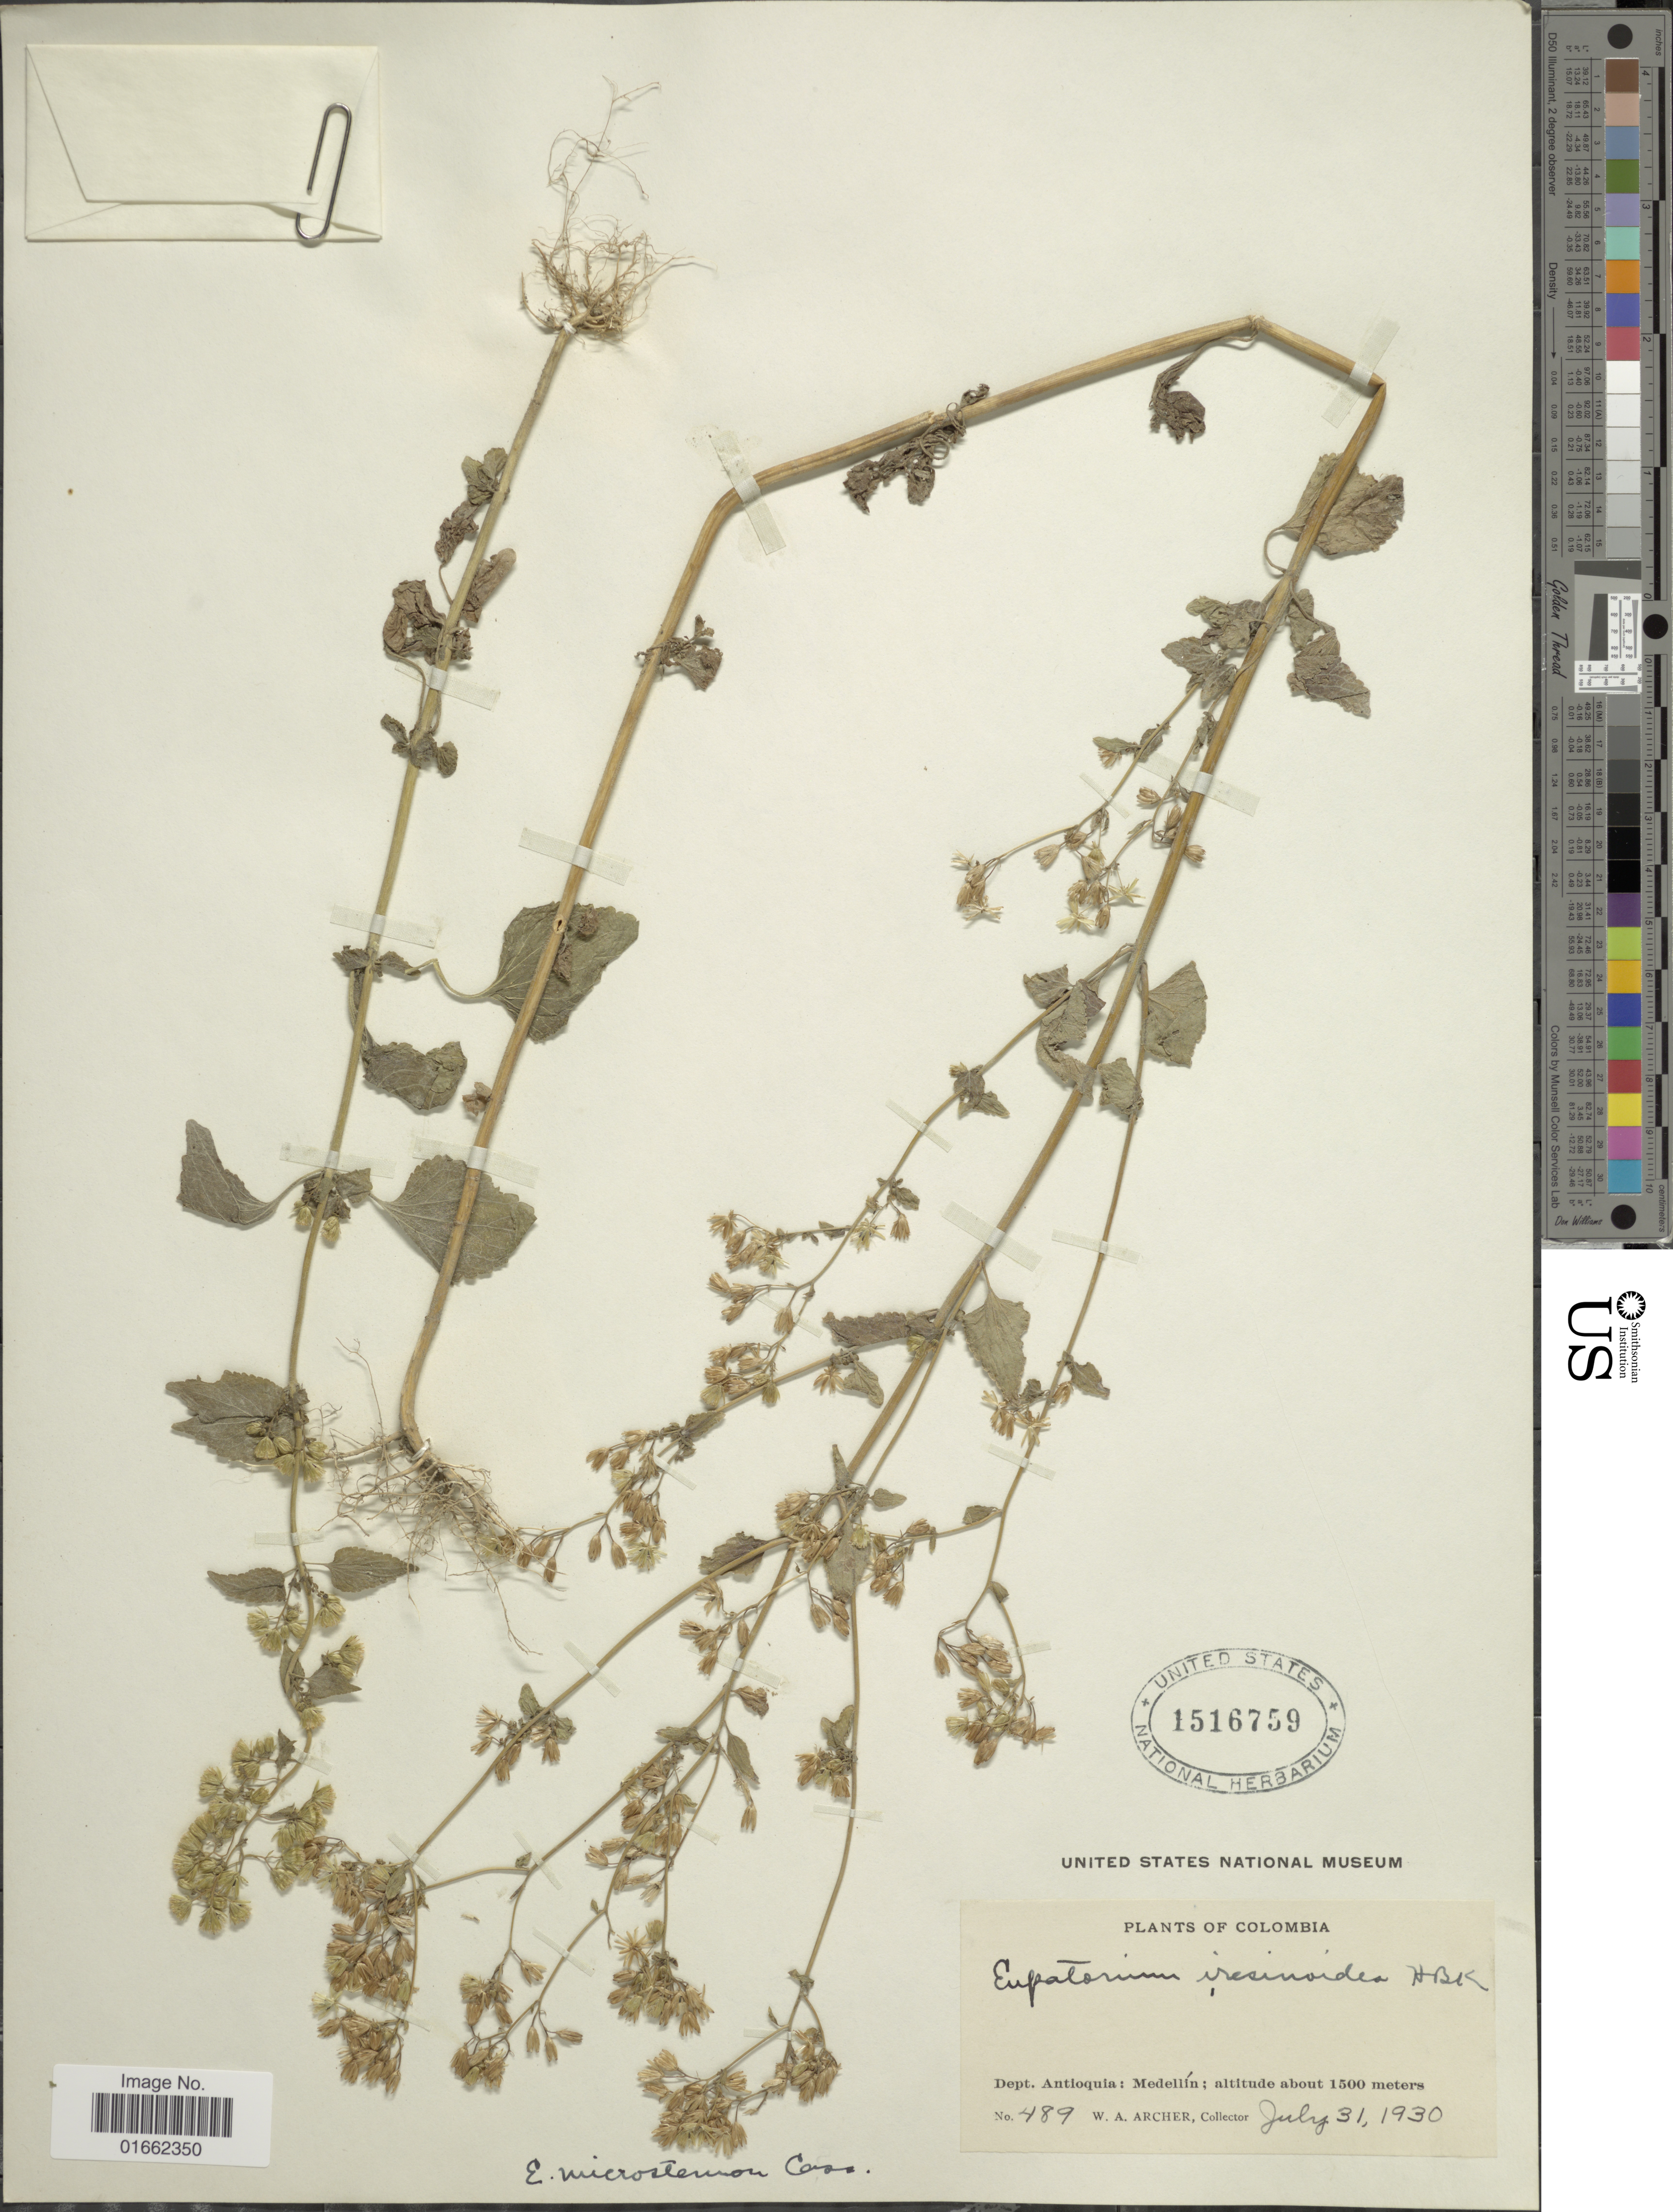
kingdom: Plantae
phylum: Tracheophyta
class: Magnoliopsida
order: Asterales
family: Asteraceae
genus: Fleischmannia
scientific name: Fleischmannia microstemon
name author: (Cass.) R.M. King & H. Rob.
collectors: W. A. Archer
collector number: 489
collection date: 1930-07-31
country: Colombia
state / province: Antioquia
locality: Dept. Antioquia: Medellín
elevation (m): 1500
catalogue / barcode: US 1516759